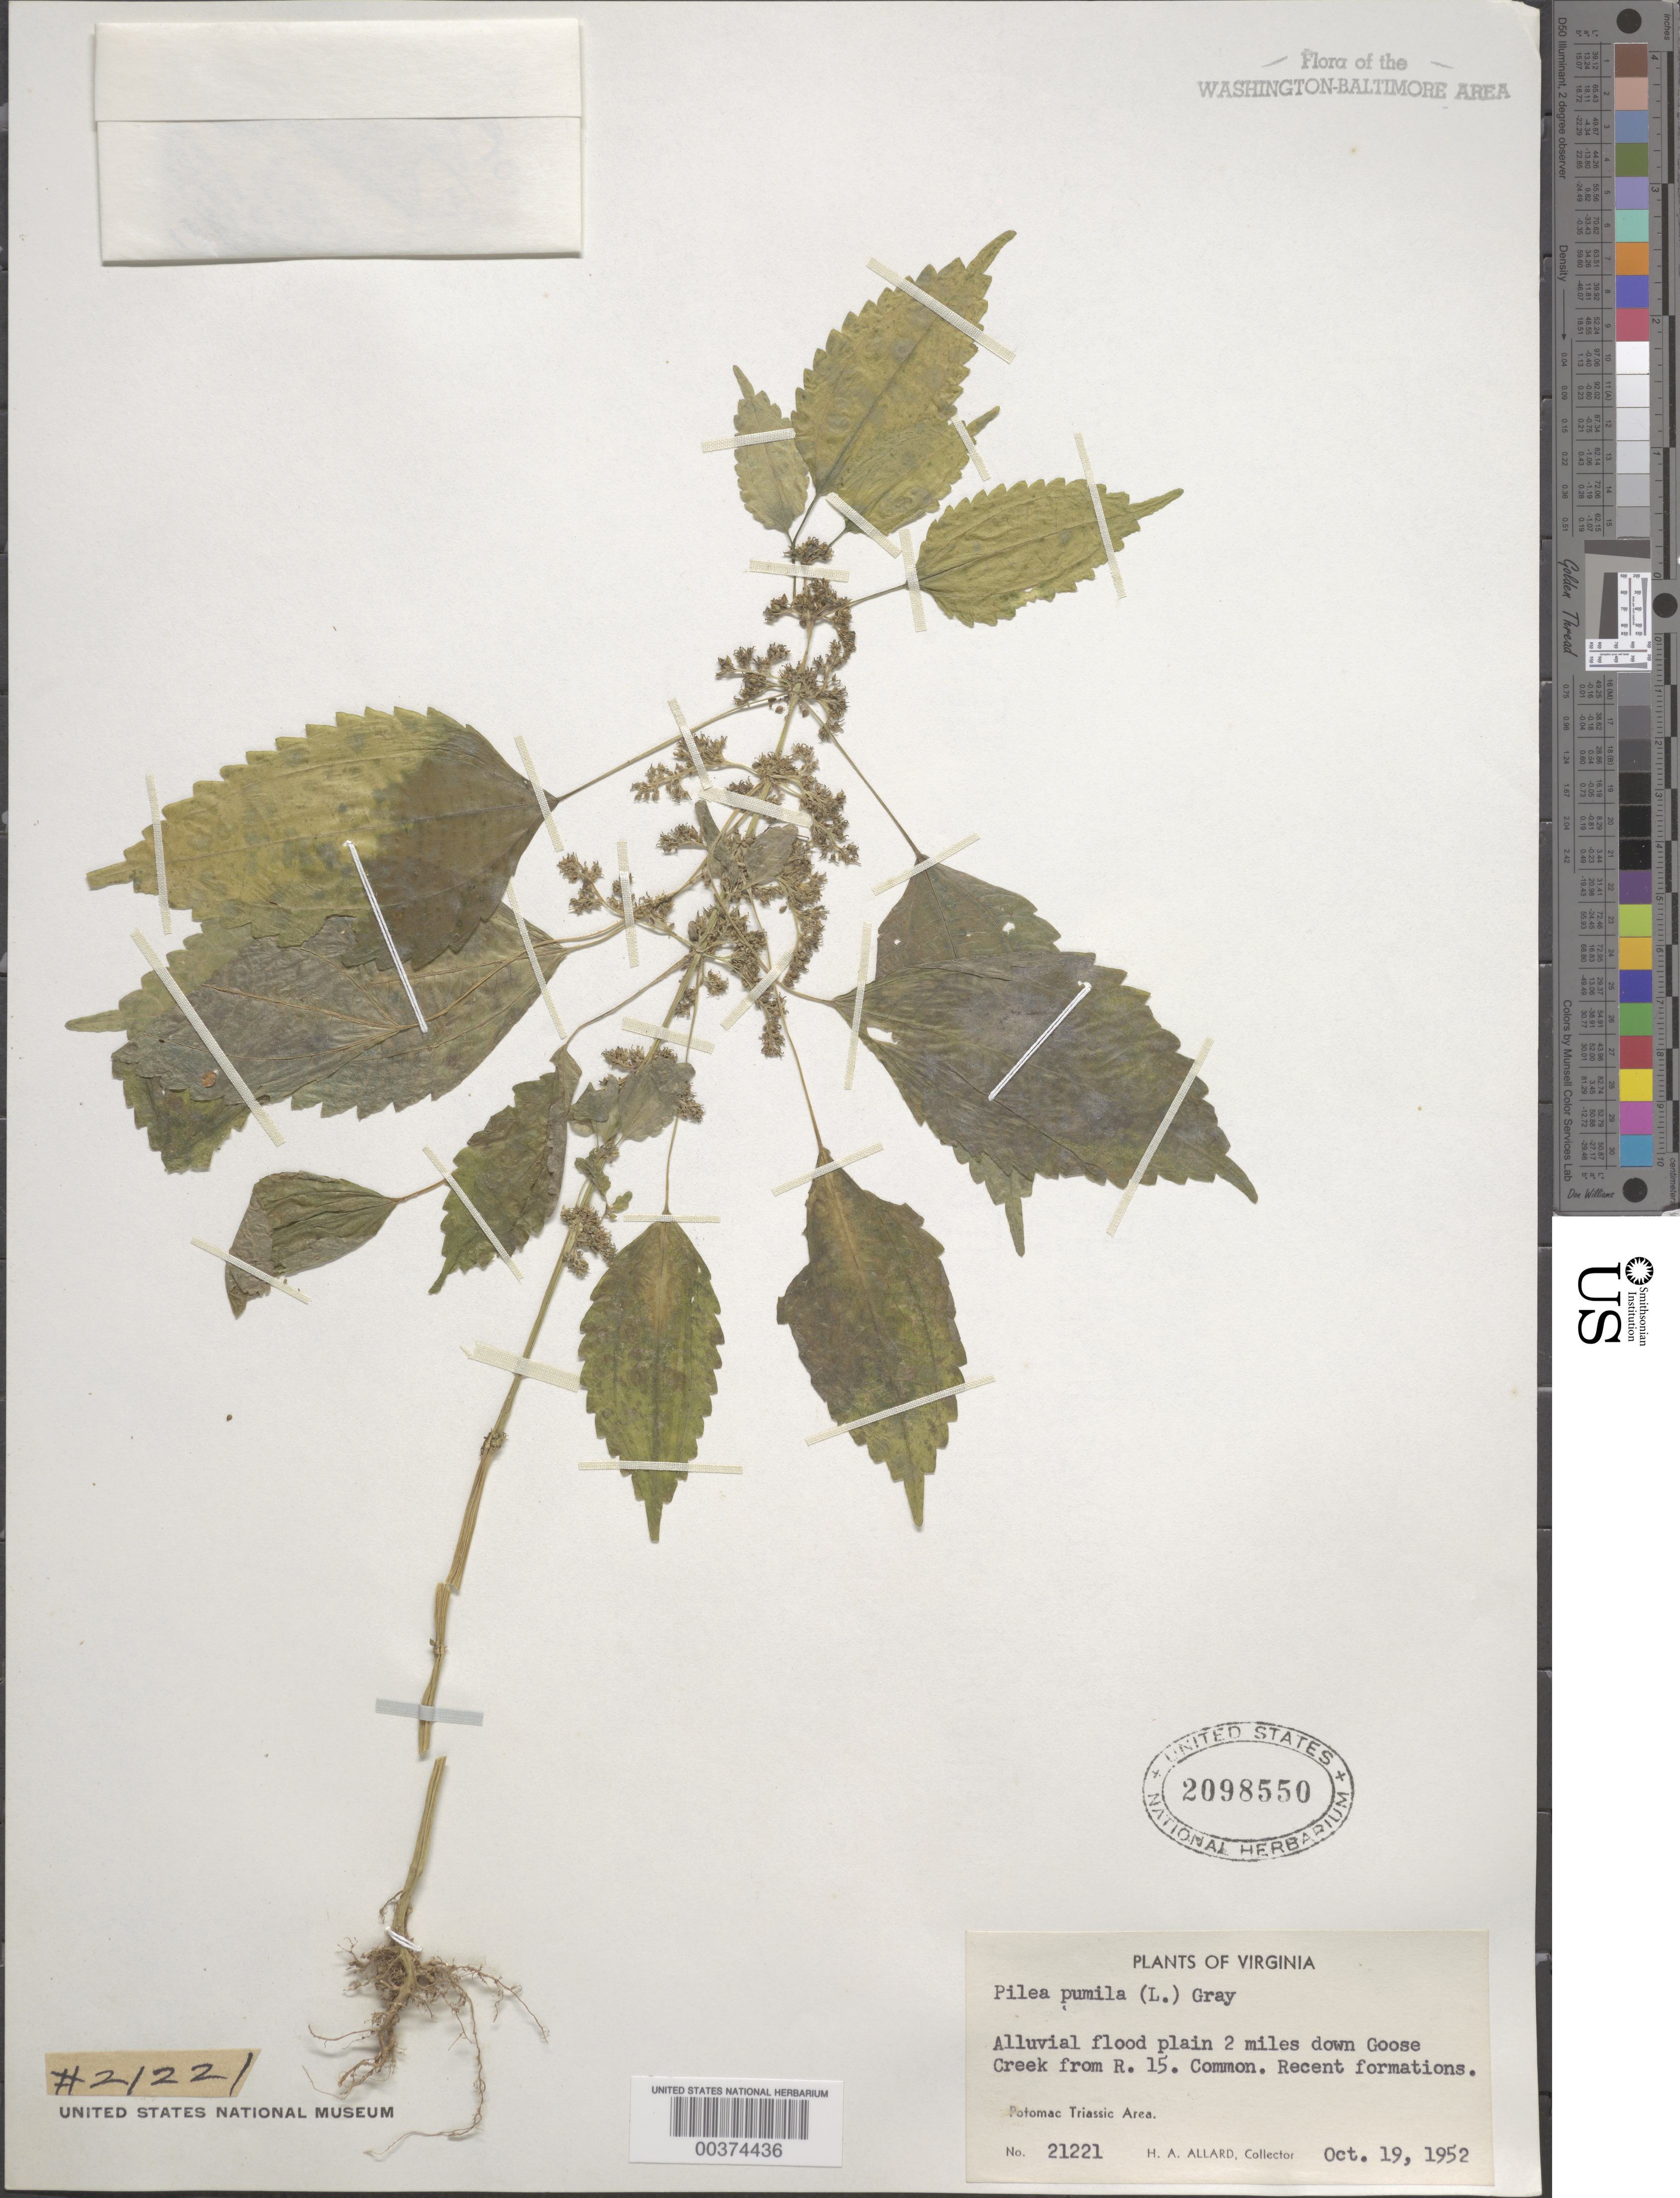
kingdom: Plantae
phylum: Tracheophyta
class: Magnoliopsida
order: Rosales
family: Urticaceae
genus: Pilea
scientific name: Pilea pumila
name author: (L.) A. Gray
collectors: H. A. Allard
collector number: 21221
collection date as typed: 19 Oct 1952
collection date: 1952-10-19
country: United States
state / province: Virginia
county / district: Loudoun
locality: Downstream from Route 15 on Goose Creek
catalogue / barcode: US 2098550